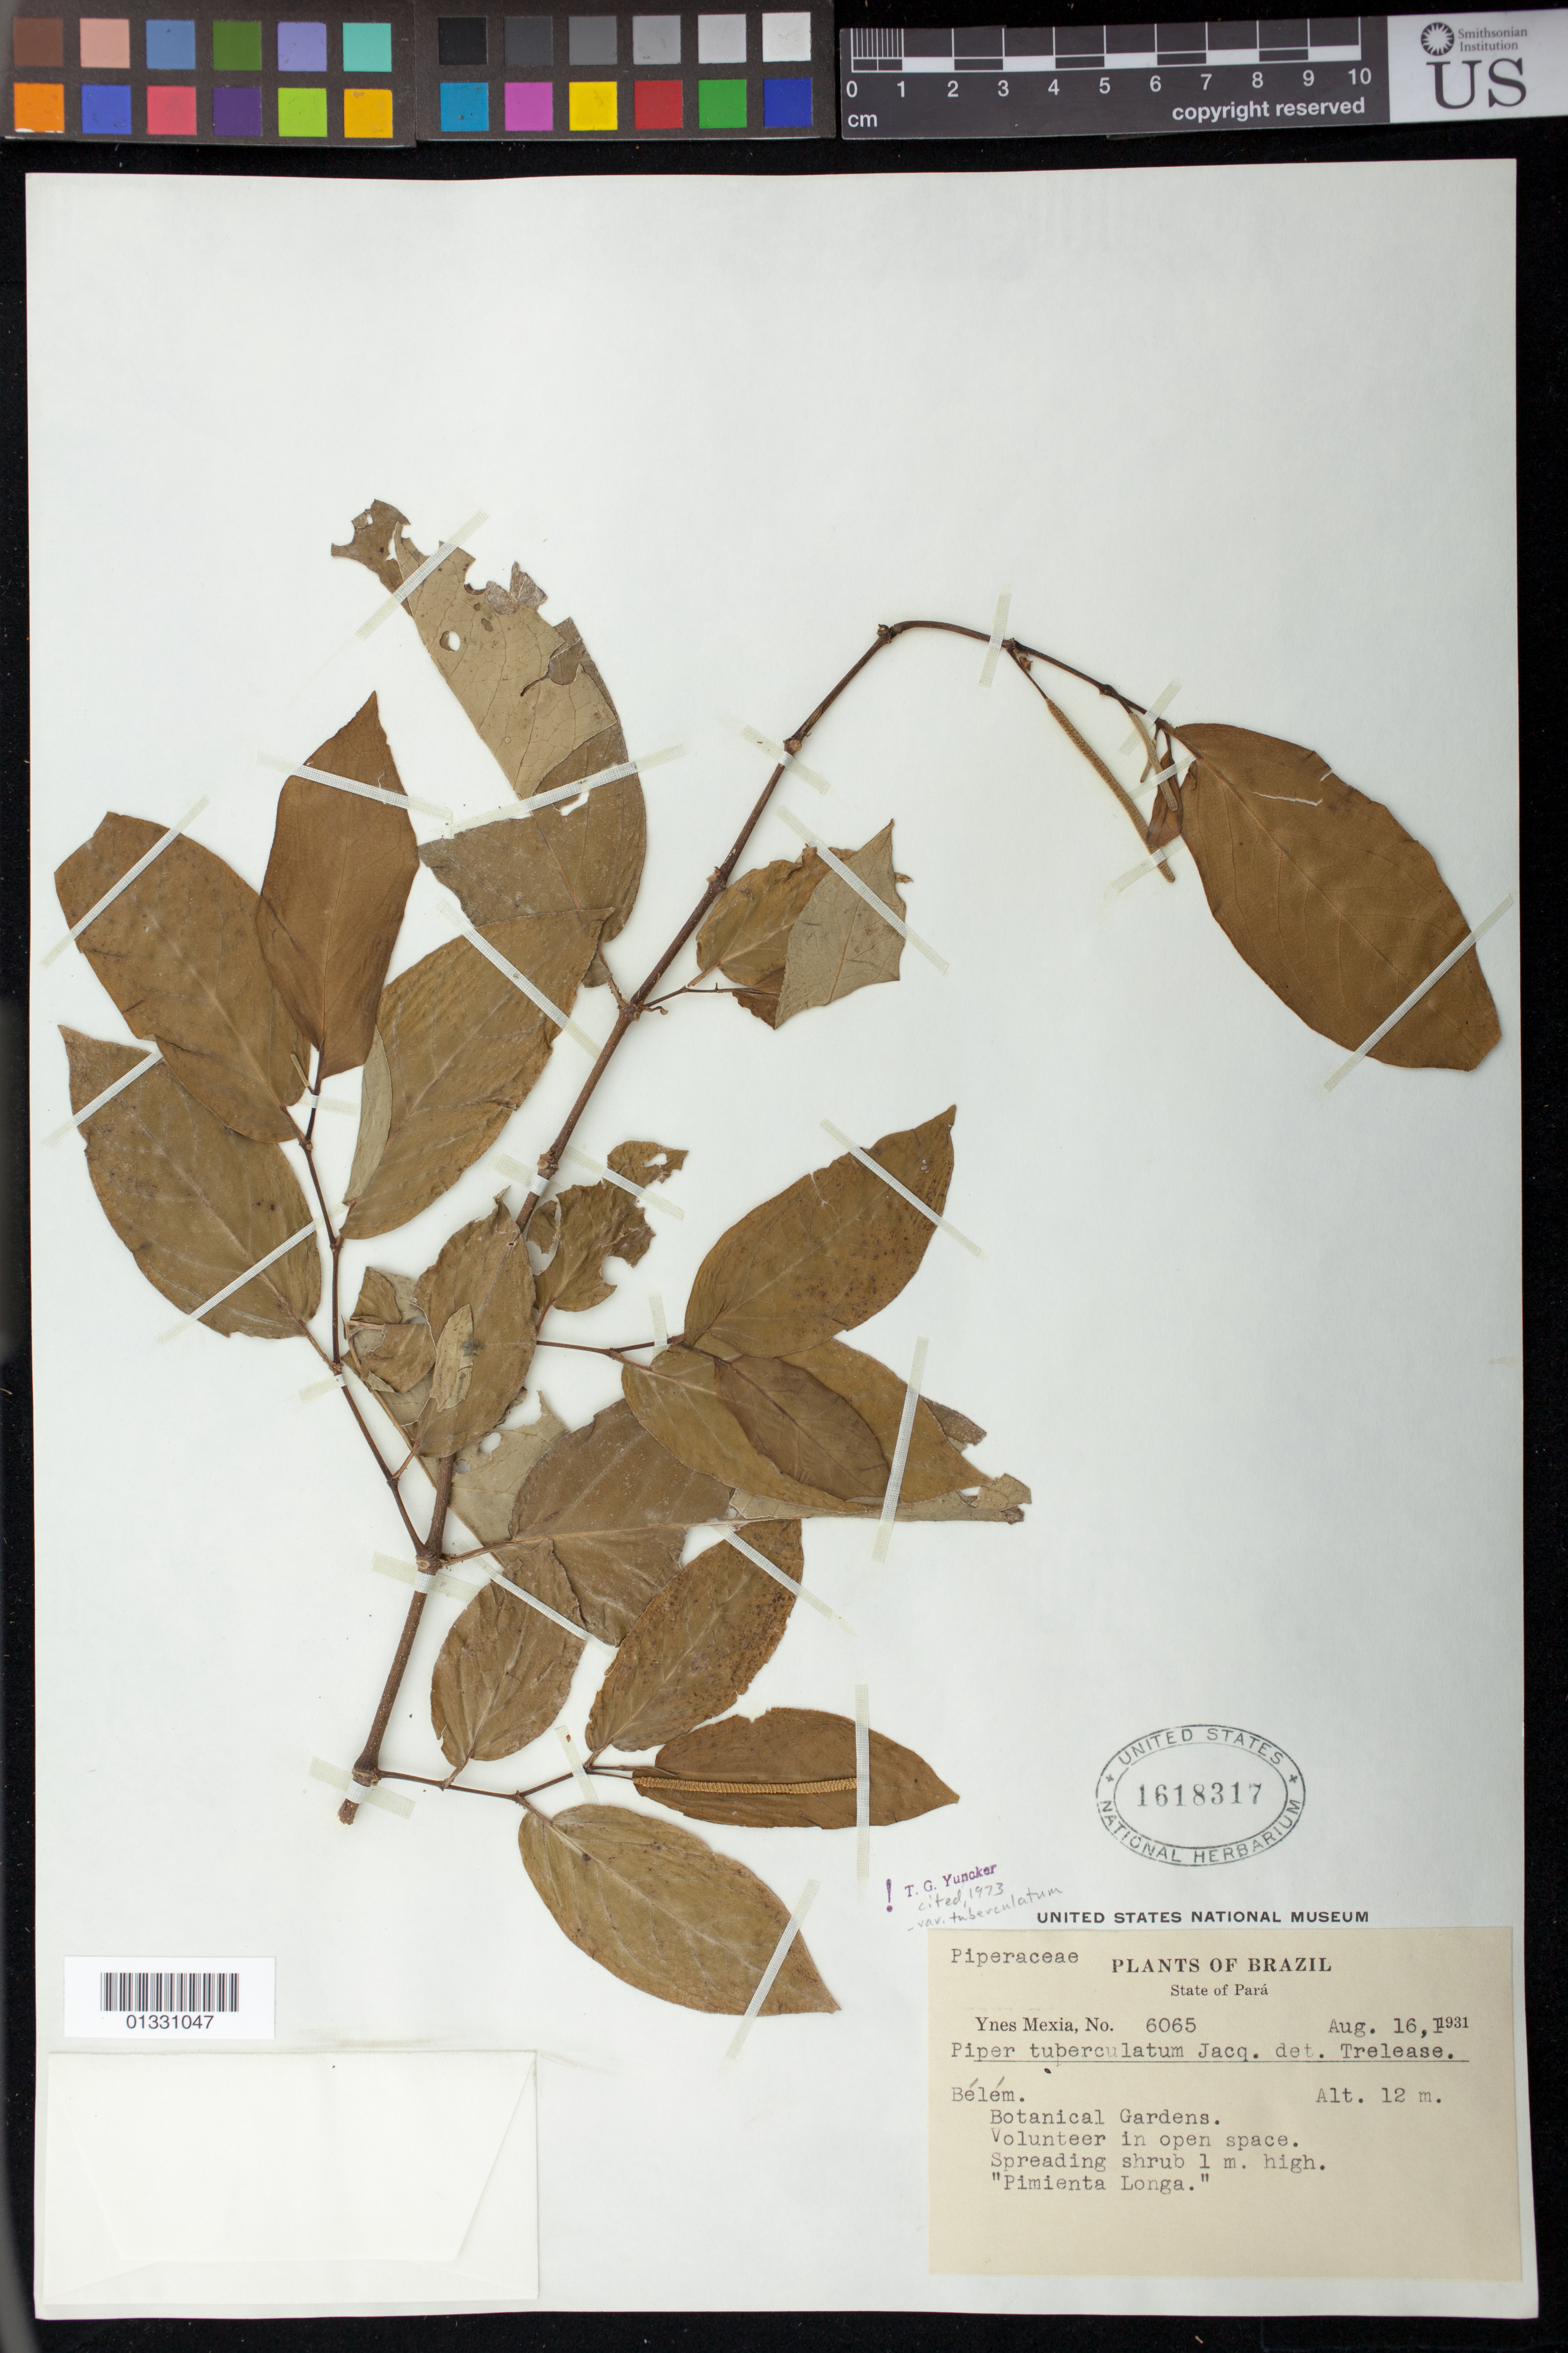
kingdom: Plantae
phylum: Tracheophyta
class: Magnoliopsida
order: Piperales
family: Piperaceae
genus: Piper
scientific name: Piper tuberculatum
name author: Jacq.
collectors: Y. Mexia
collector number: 6065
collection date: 1931-08-16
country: Brazil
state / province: Pará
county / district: Belém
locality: Botanical Gardens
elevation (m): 12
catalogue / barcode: US 1618317